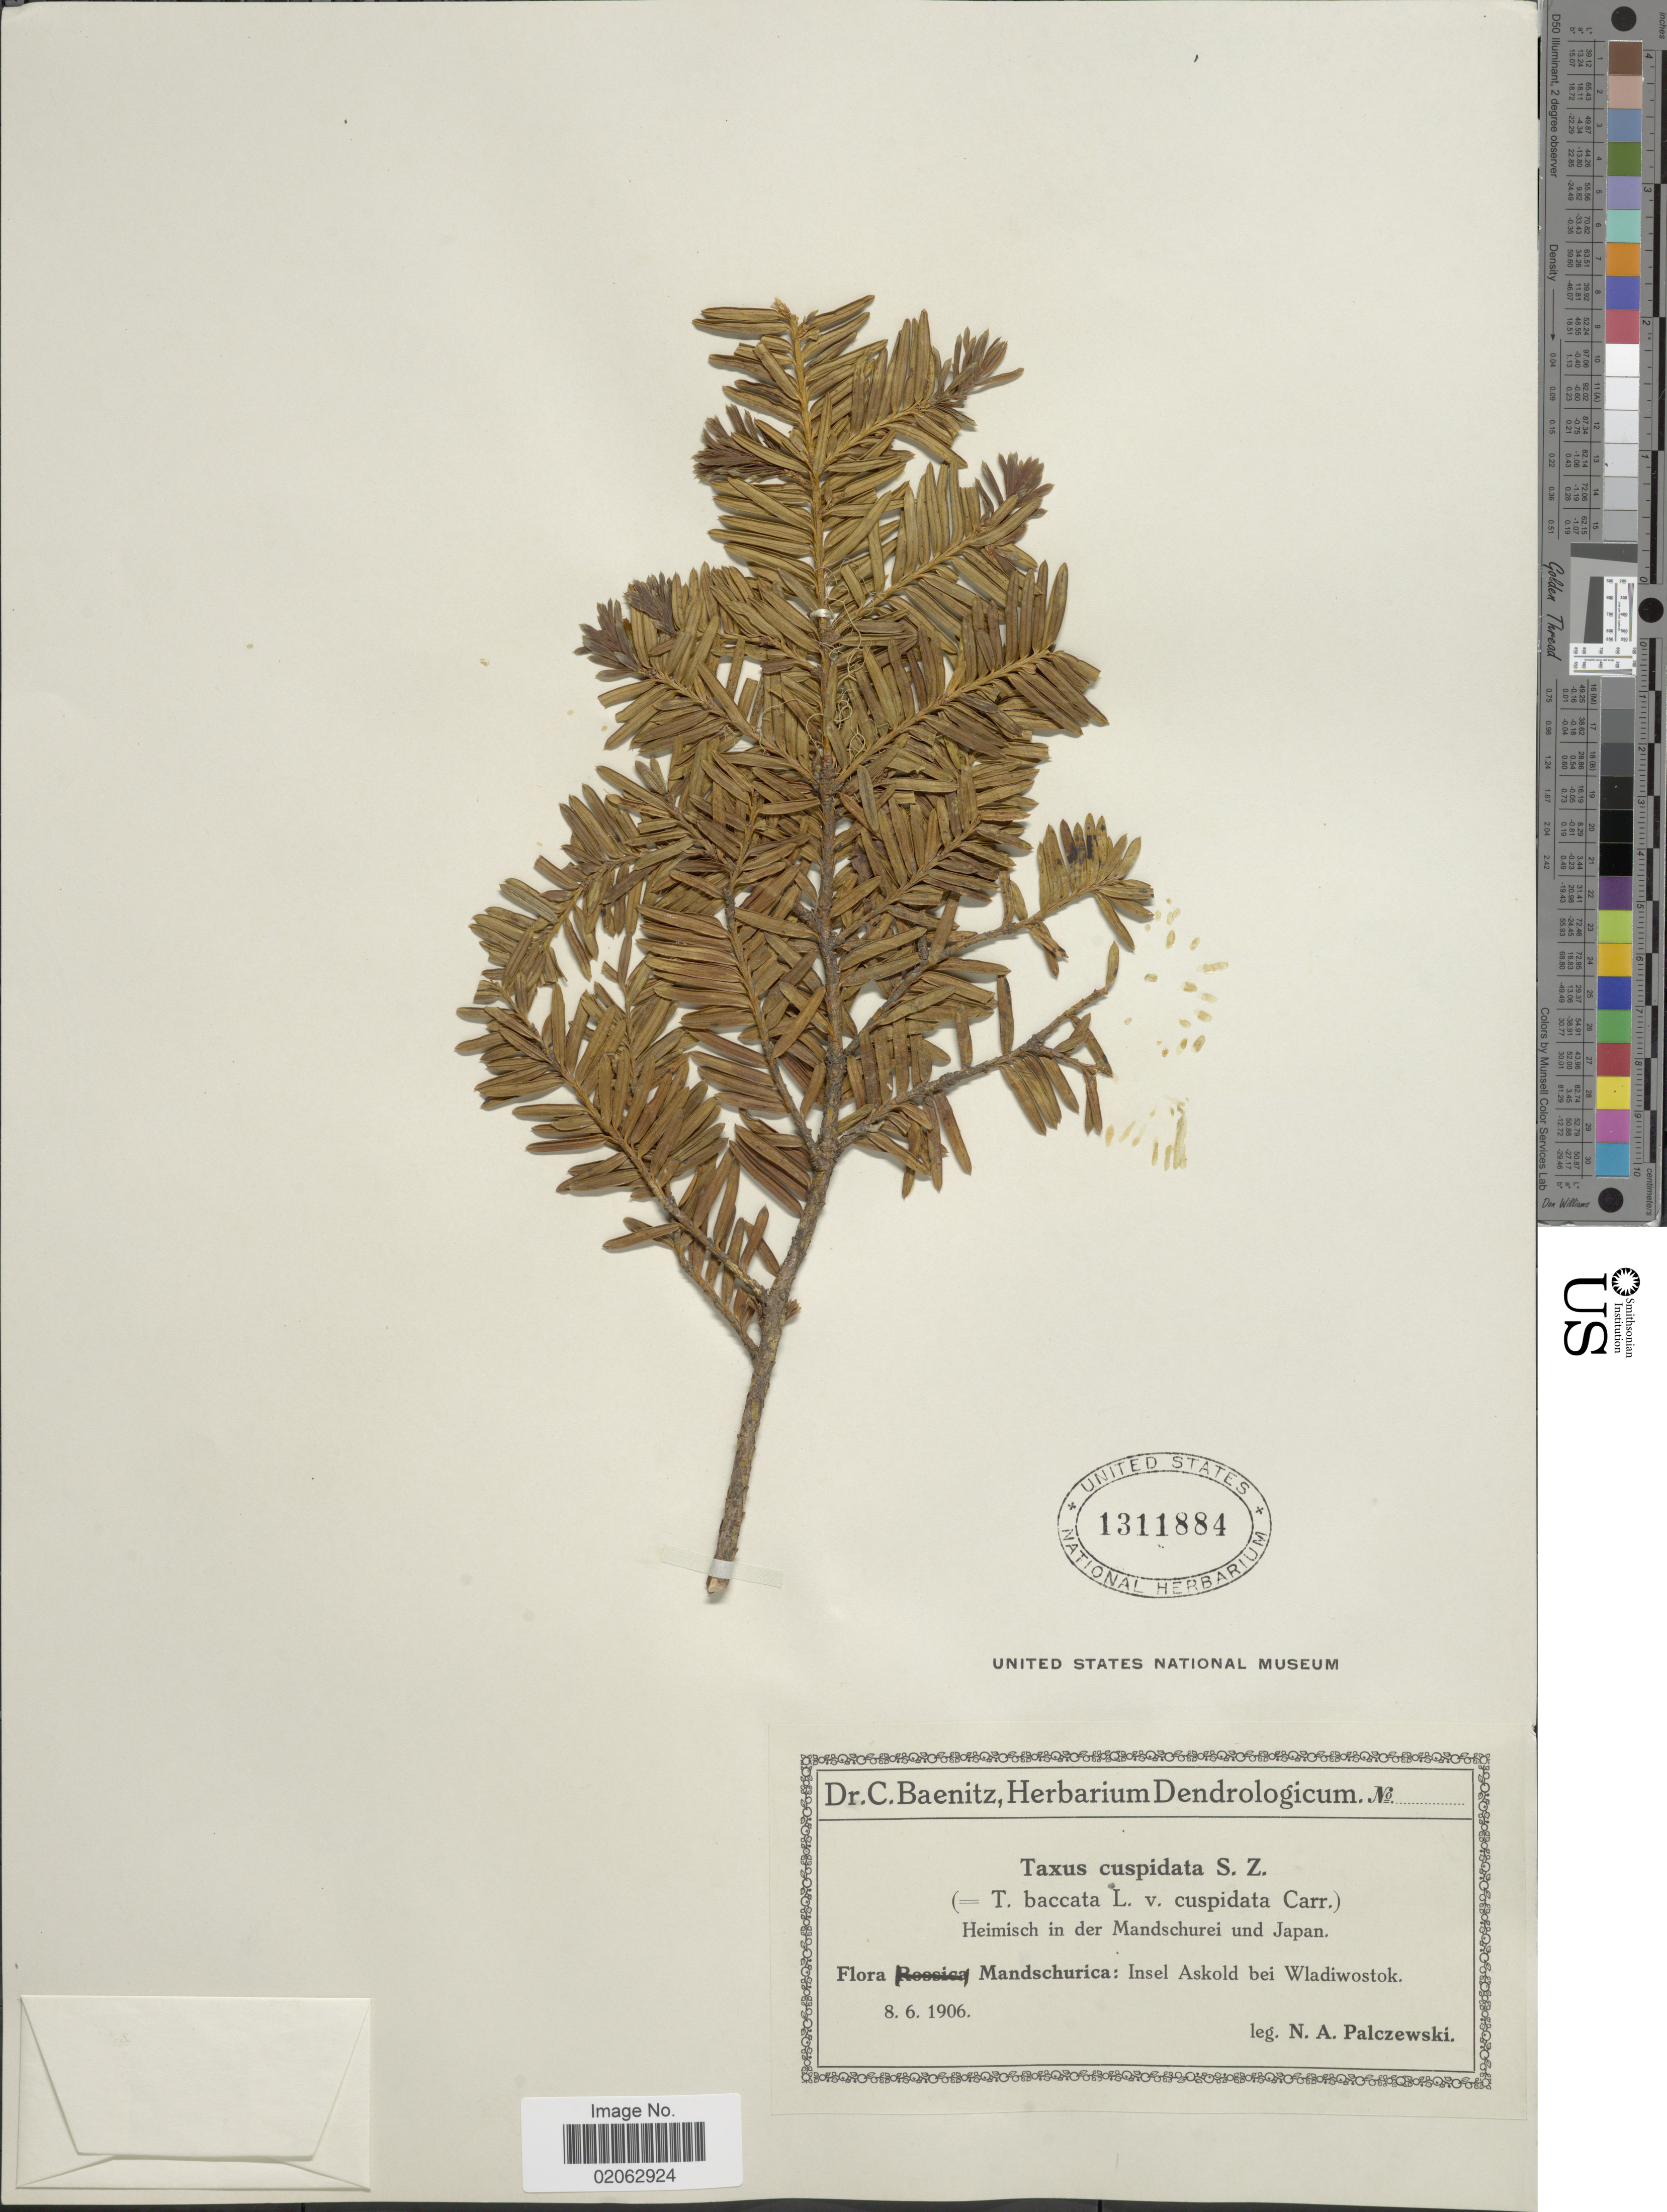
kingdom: Plantae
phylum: Tracheophyta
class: Pinopsida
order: Pinales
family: Taxaceae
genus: Taxus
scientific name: Taxus cuspidata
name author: Siebert & Zucc.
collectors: N. Palczewski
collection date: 1906-06-08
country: Russian Federation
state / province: Primorsky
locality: Manschurica: Insel Askold bei Wladiwostok, Heimisch in der Mandschurei und Japan.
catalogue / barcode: US 1311884